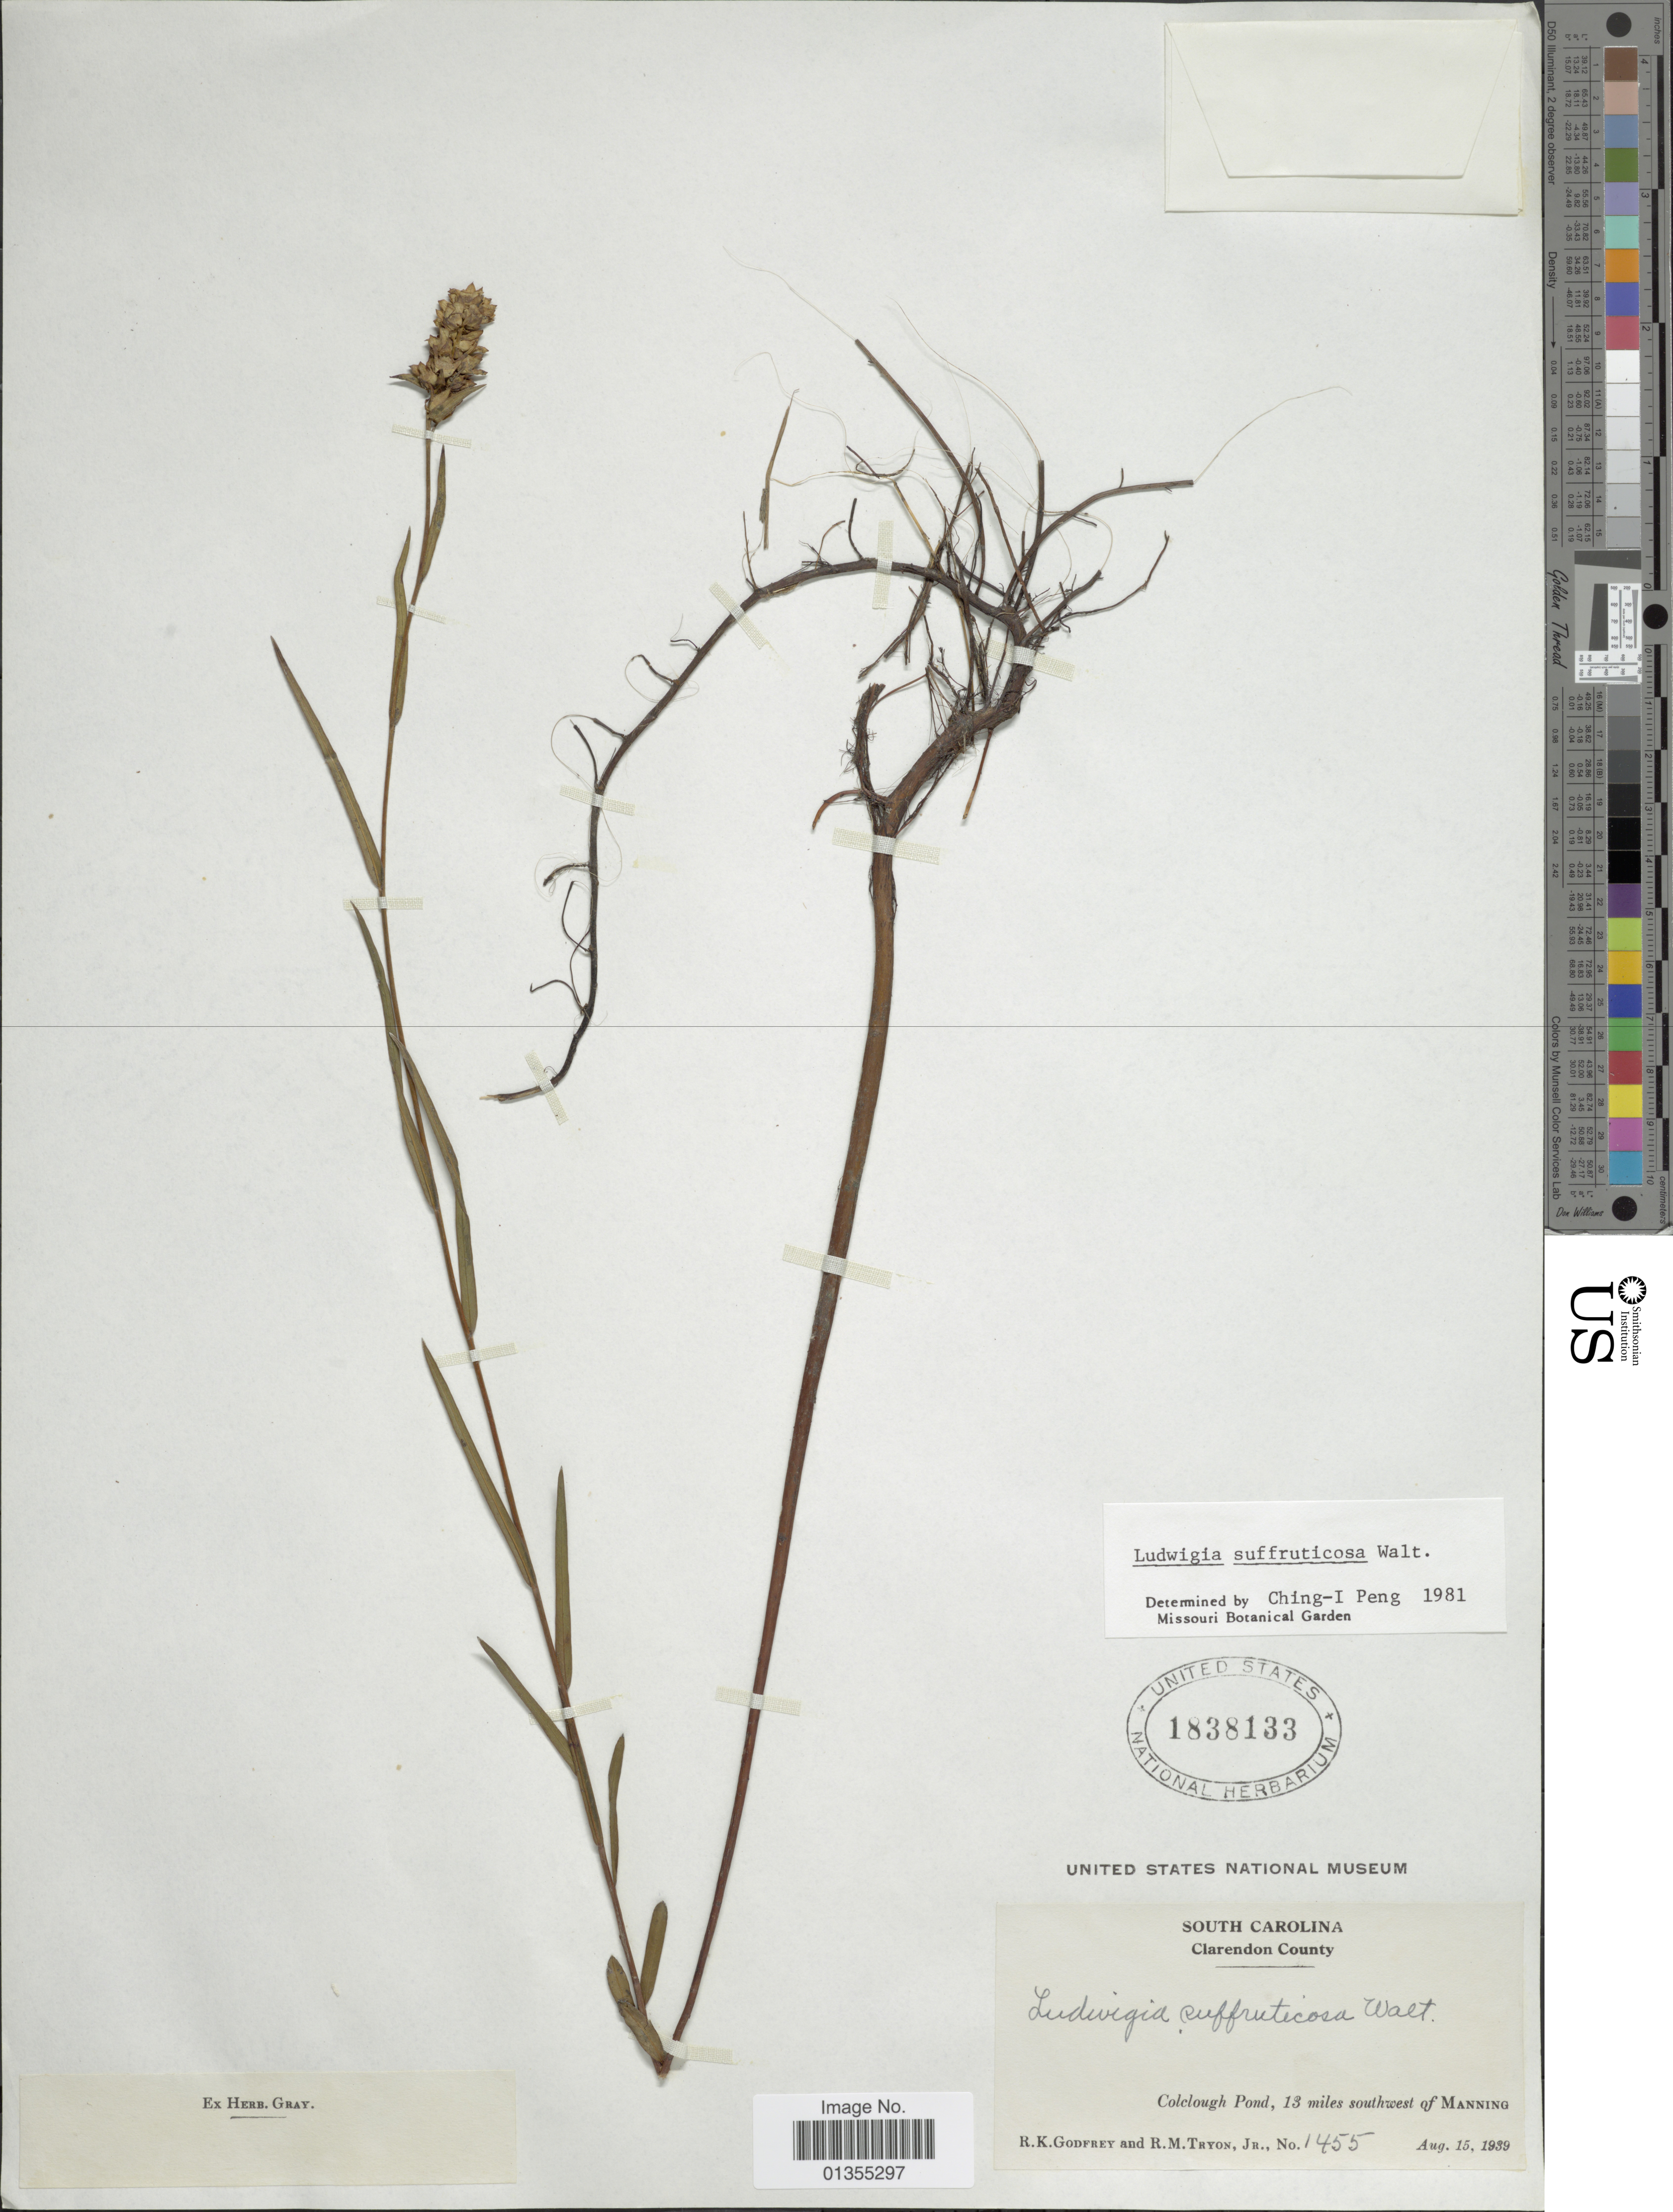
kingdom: Plantae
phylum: Tracheophyta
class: Magnoliopsida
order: Myrtales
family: Onagraceae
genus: Ludwigia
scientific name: Ludwigia suffruticosa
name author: Walter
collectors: R. K. Godfrey & R. M. Tryon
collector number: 1455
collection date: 1939-08-15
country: United States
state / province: South Carolina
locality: Clarendon County. Colclough Pond, 13 miles southwest of Manning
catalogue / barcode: US 1838133